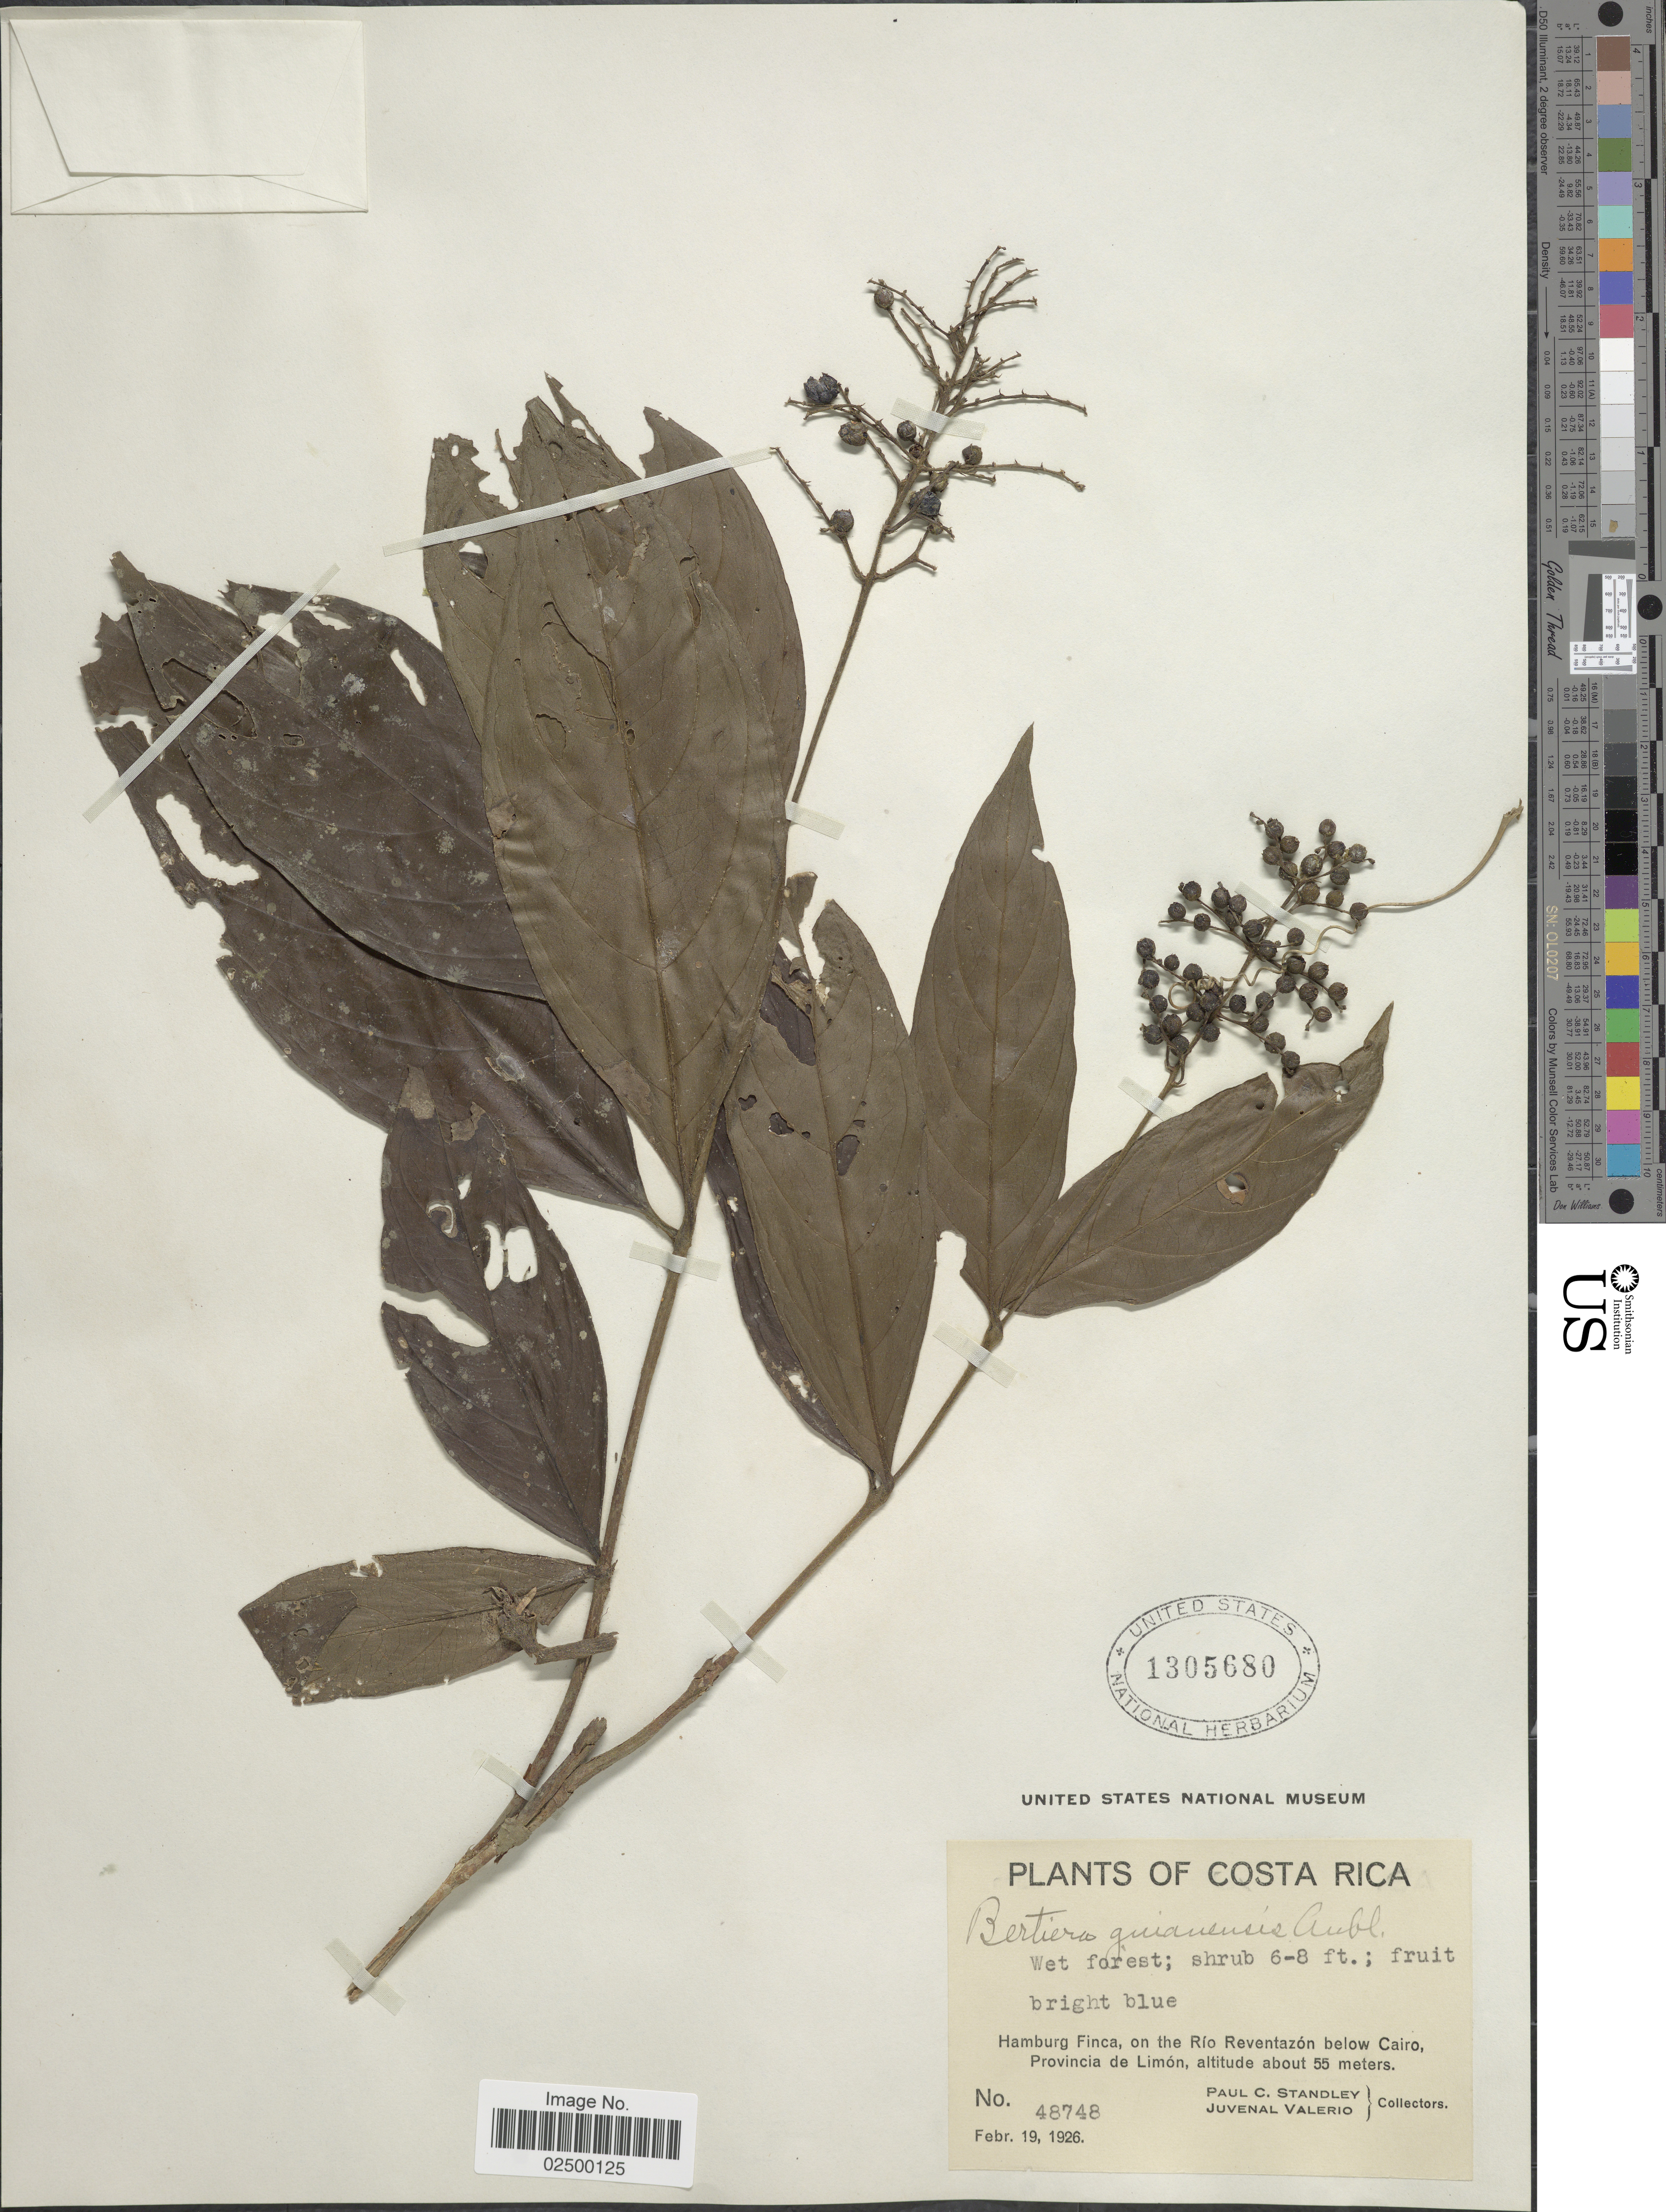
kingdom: Plantae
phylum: Tracheophyta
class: Magnoliopsida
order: Gentianales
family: Rubiaceae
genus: Bertiera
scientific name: Bertiera guianensis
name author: Aubl.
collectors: P. C. Standley & J. Valerio R.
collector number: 48748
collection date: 1926-02-19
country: Costa Rica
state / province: Limón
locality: Hamburg Finca, on the Rio Reventazon, below Cairo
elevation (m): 55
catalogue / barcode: US 1305680